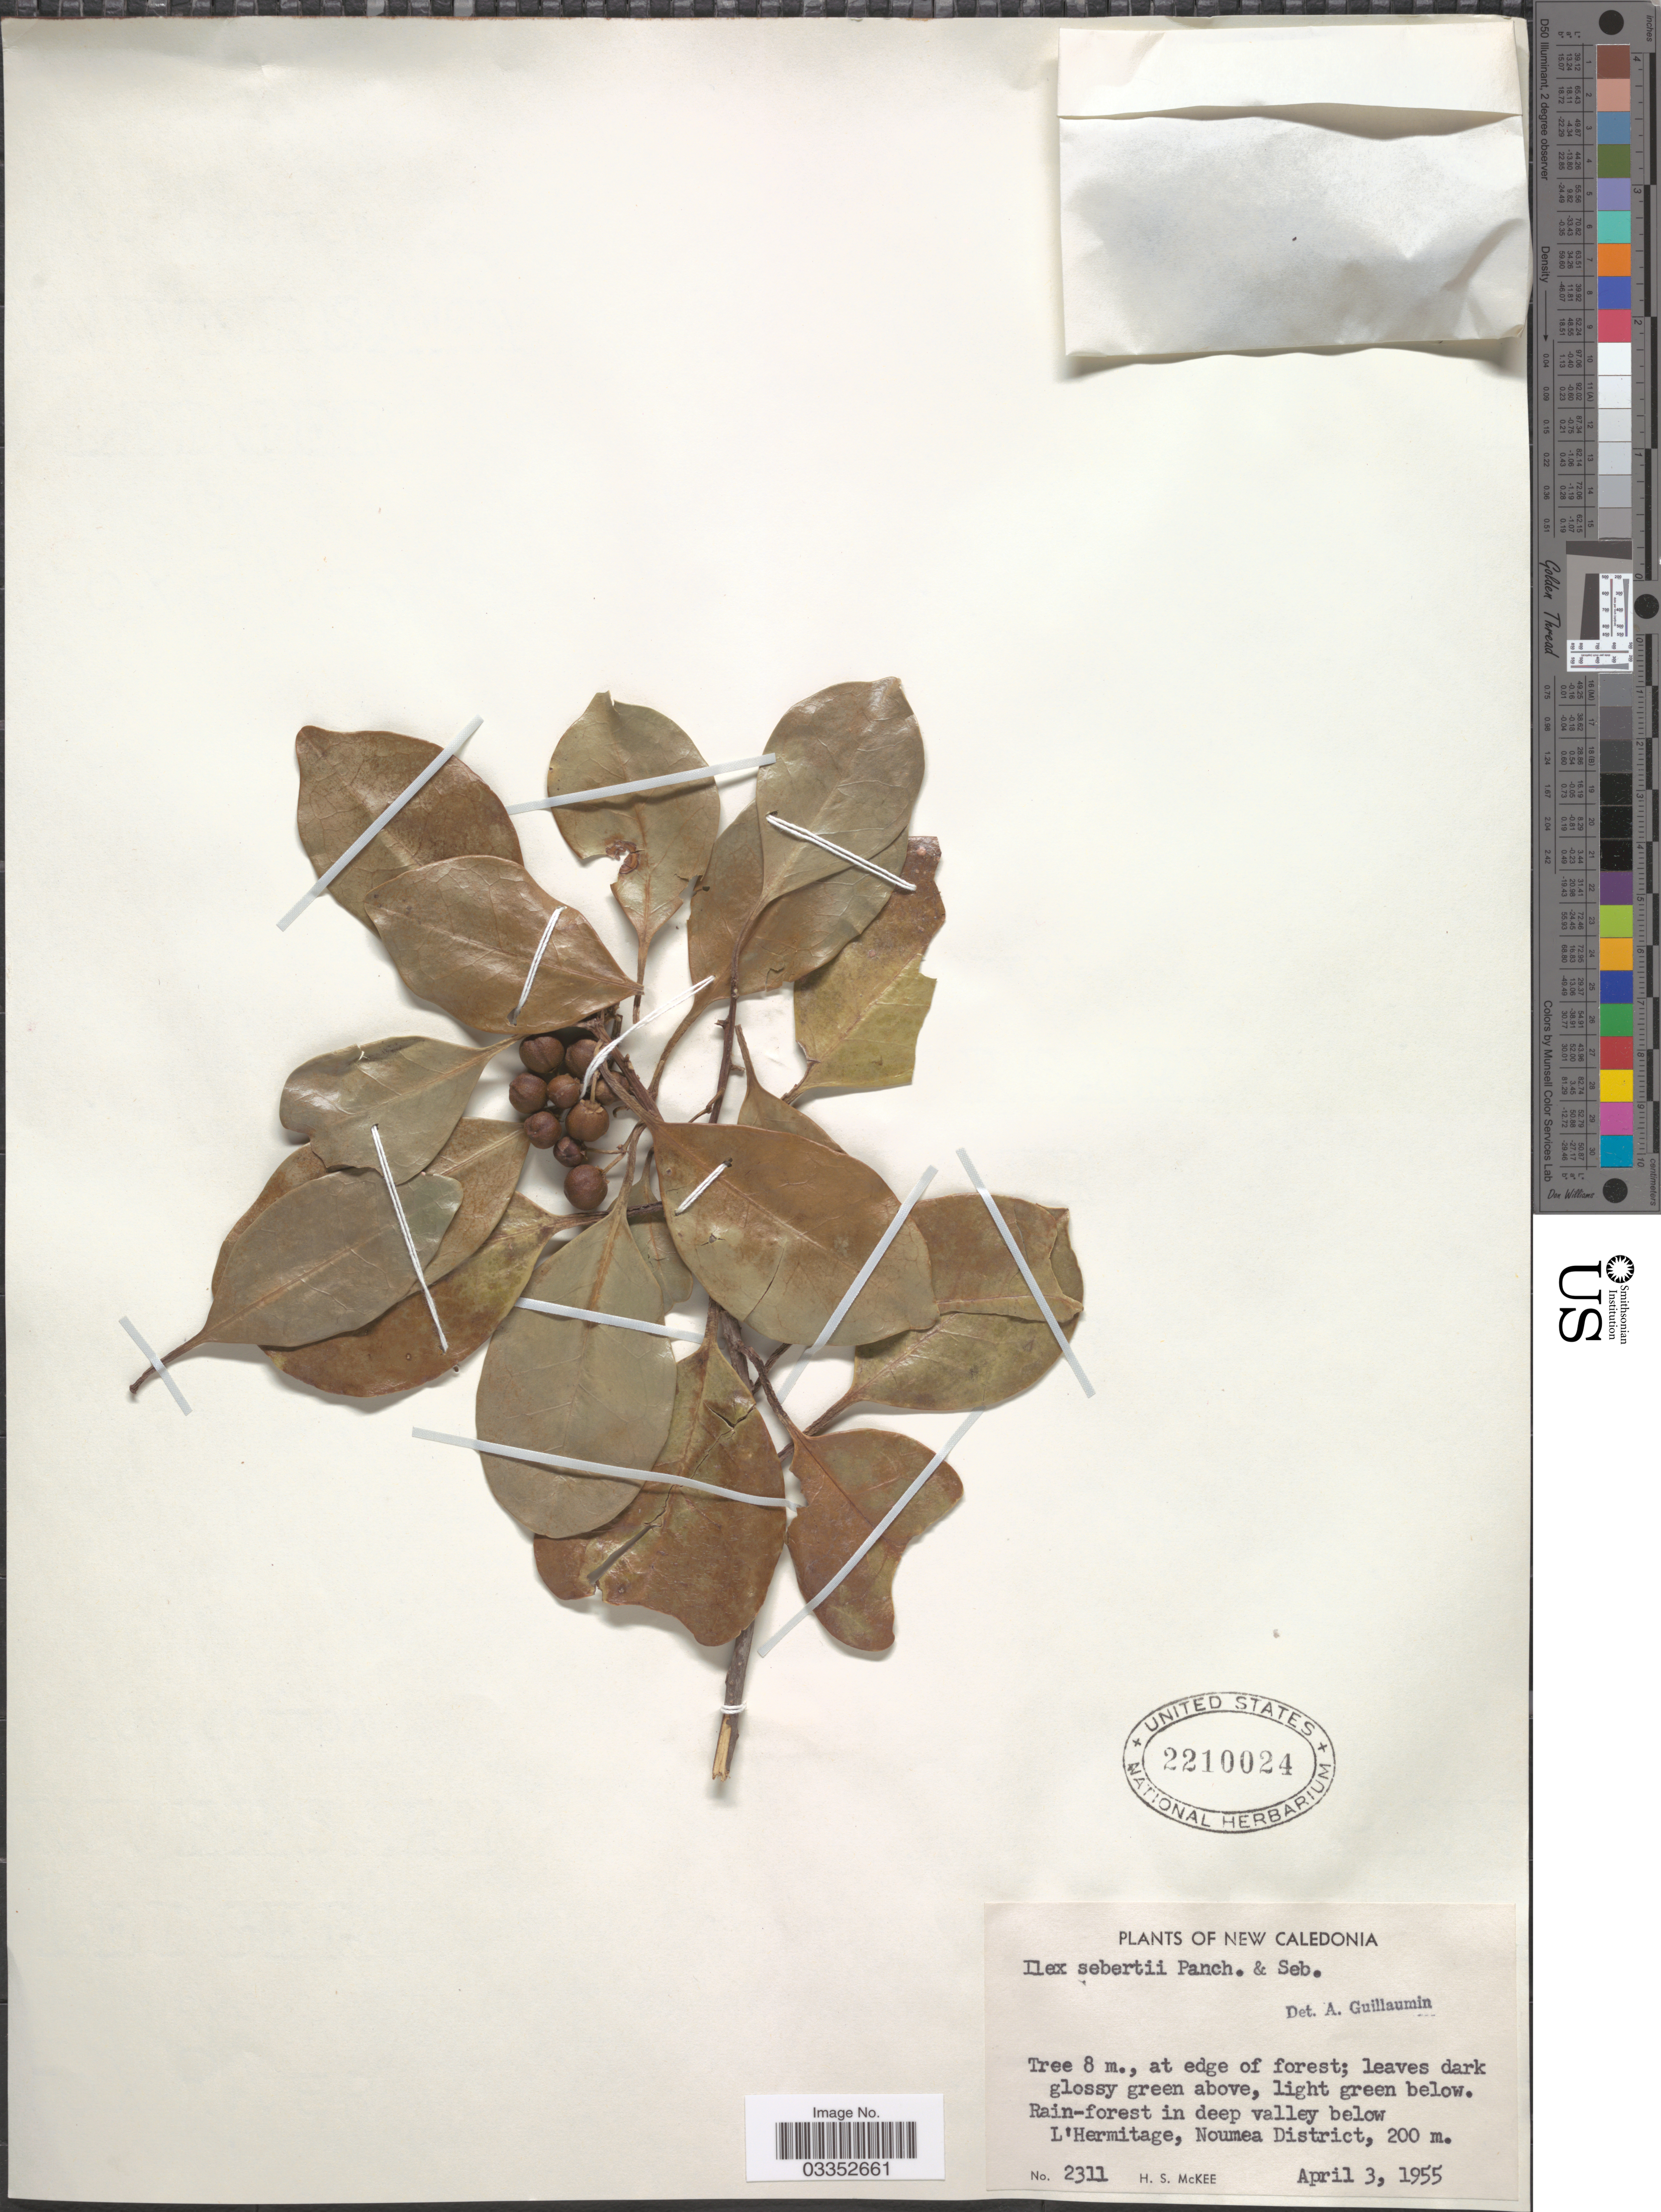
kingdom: Plantae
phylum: Tracheophyta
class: Magnoliopsida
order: Aquifoliales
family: Aquifoliaceae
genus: Ilex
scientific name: Ilex sebertii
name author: Pancher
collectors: H. S. McKee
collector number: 2311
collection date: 1955-04-03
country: New Caledonia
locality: Rain-forest in deep valley below L'Hermitage, Noumea District.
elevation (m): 200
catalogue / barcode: US 2210024